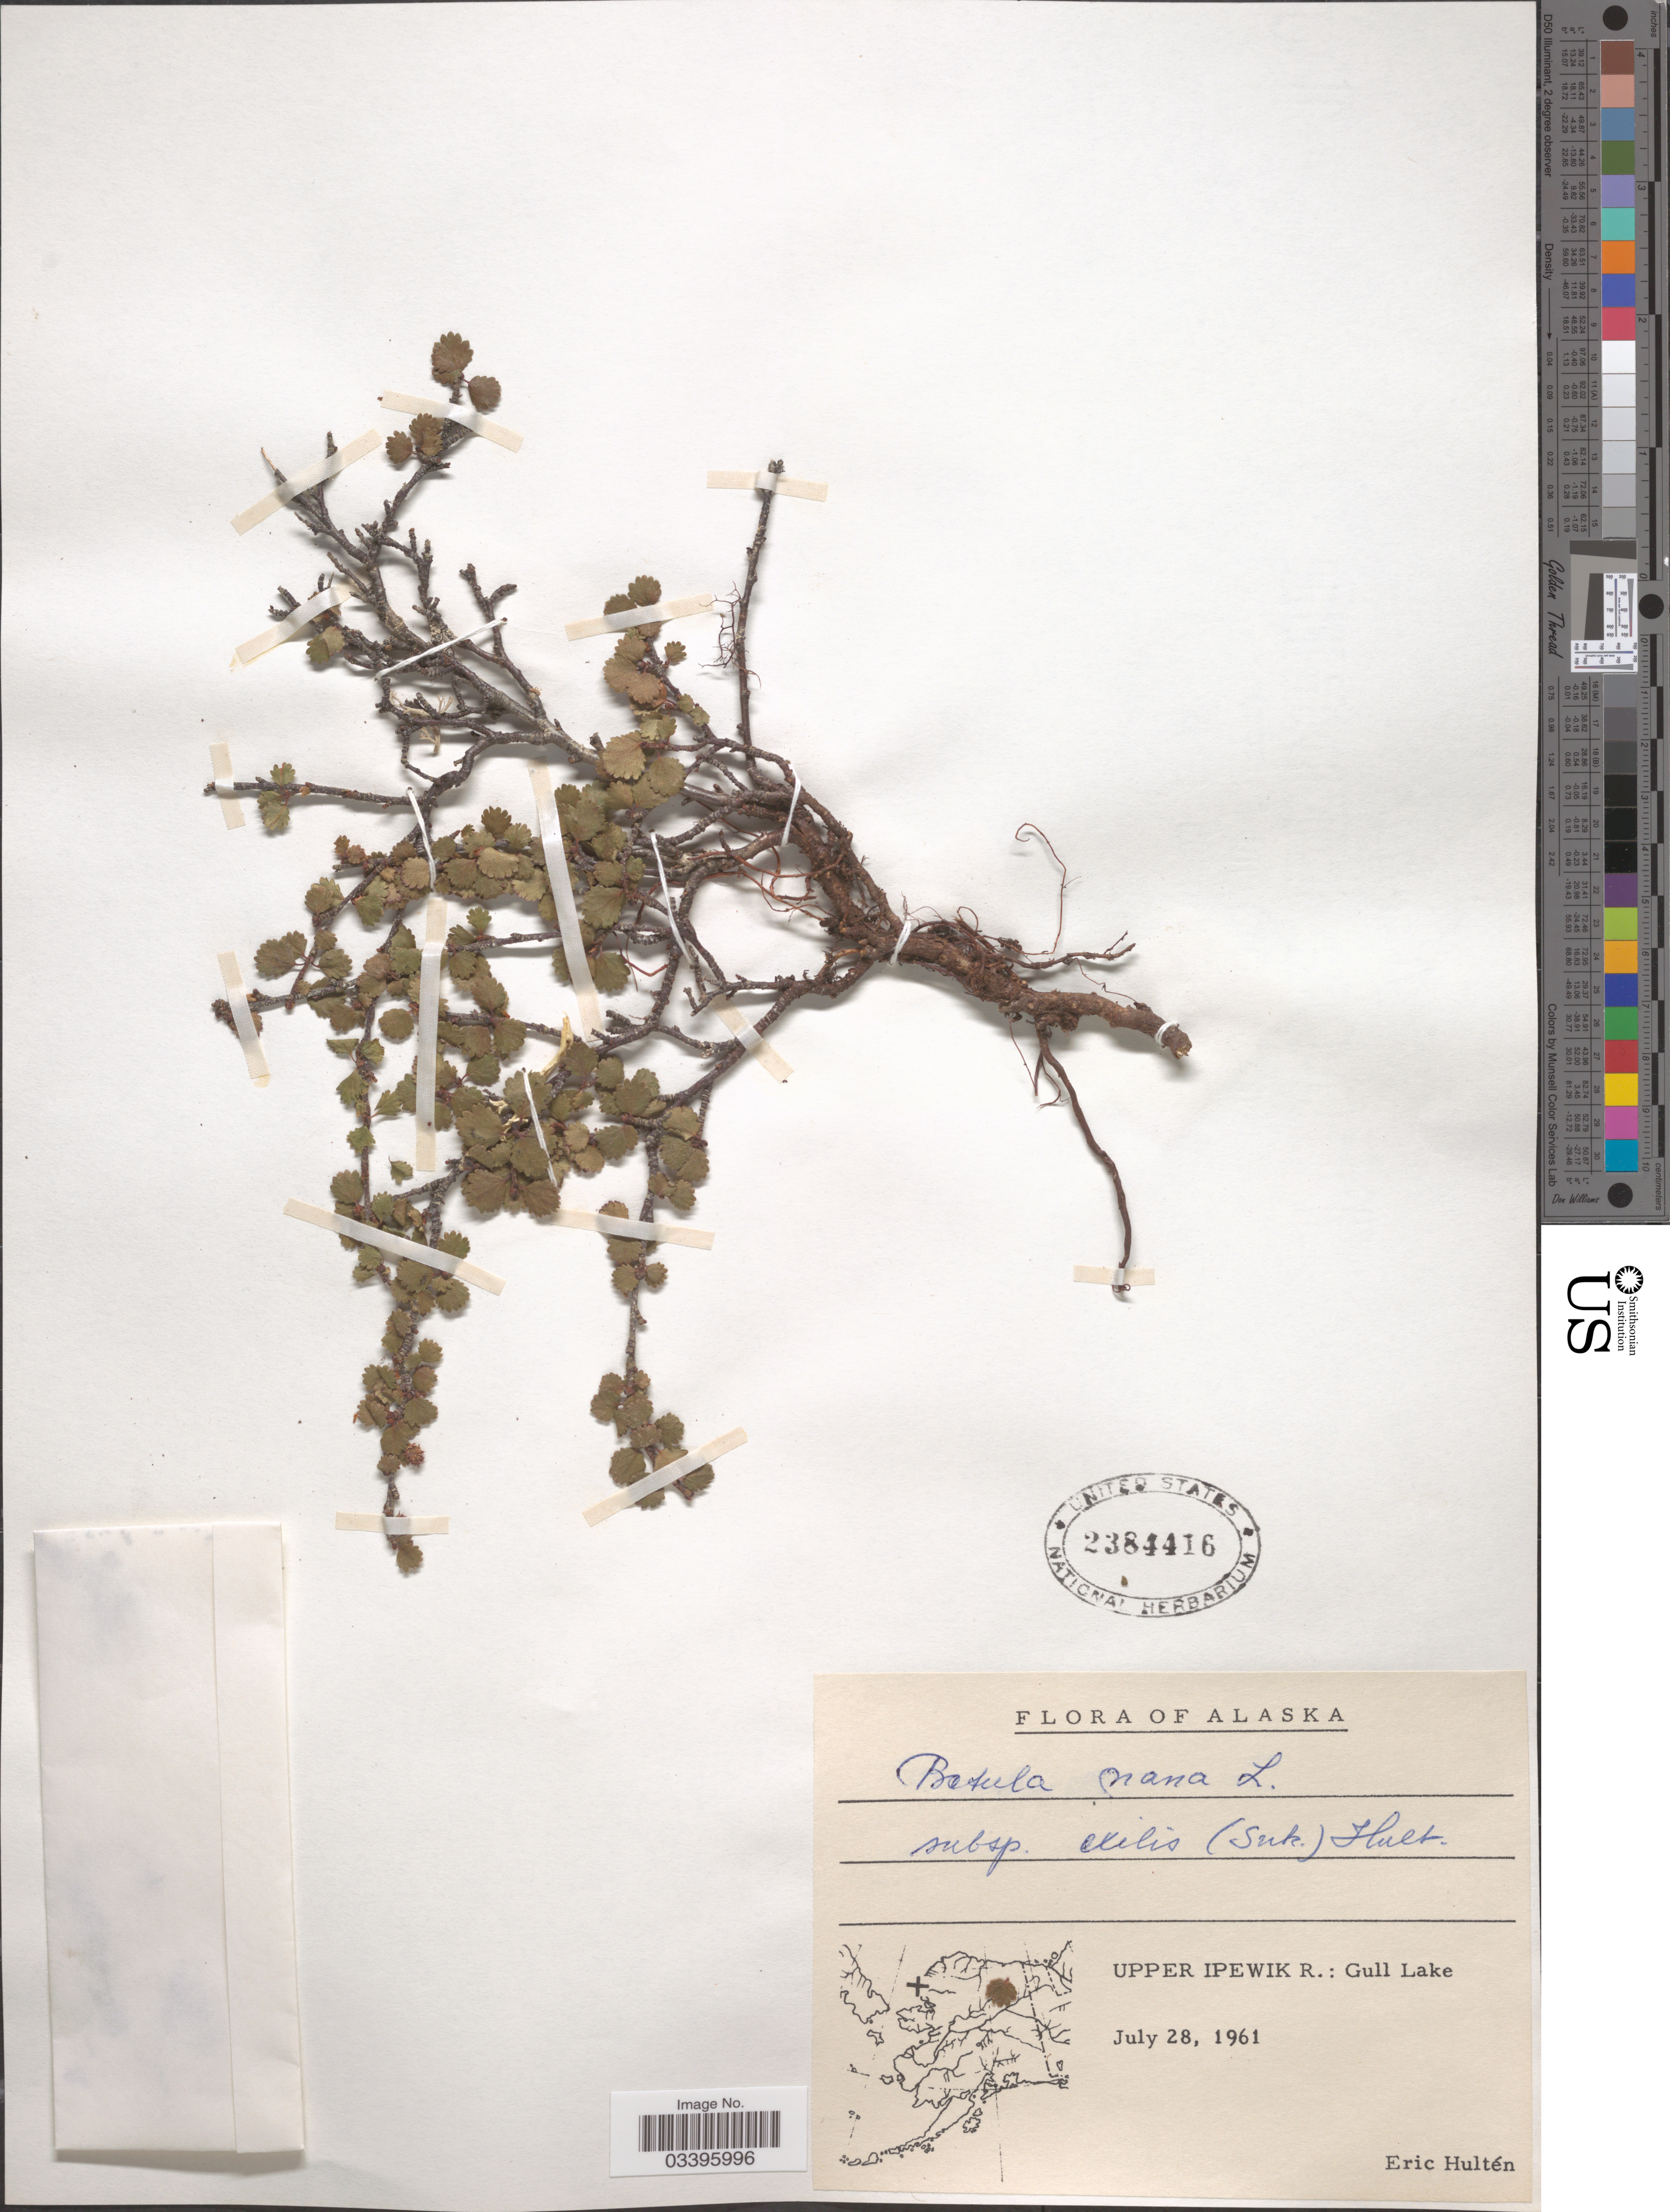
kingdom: Plantae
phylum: Tracheophyta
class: Magnoliopsida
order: Fagales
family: Betulaceae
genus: Betula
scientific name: Betula nana subsp. exilis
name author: L.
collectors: E. G. Hultén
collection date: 1961-07-28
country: United States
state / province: Alaska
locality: Upper Ipewik R.: Gull Lake.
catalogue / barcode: US 2384416